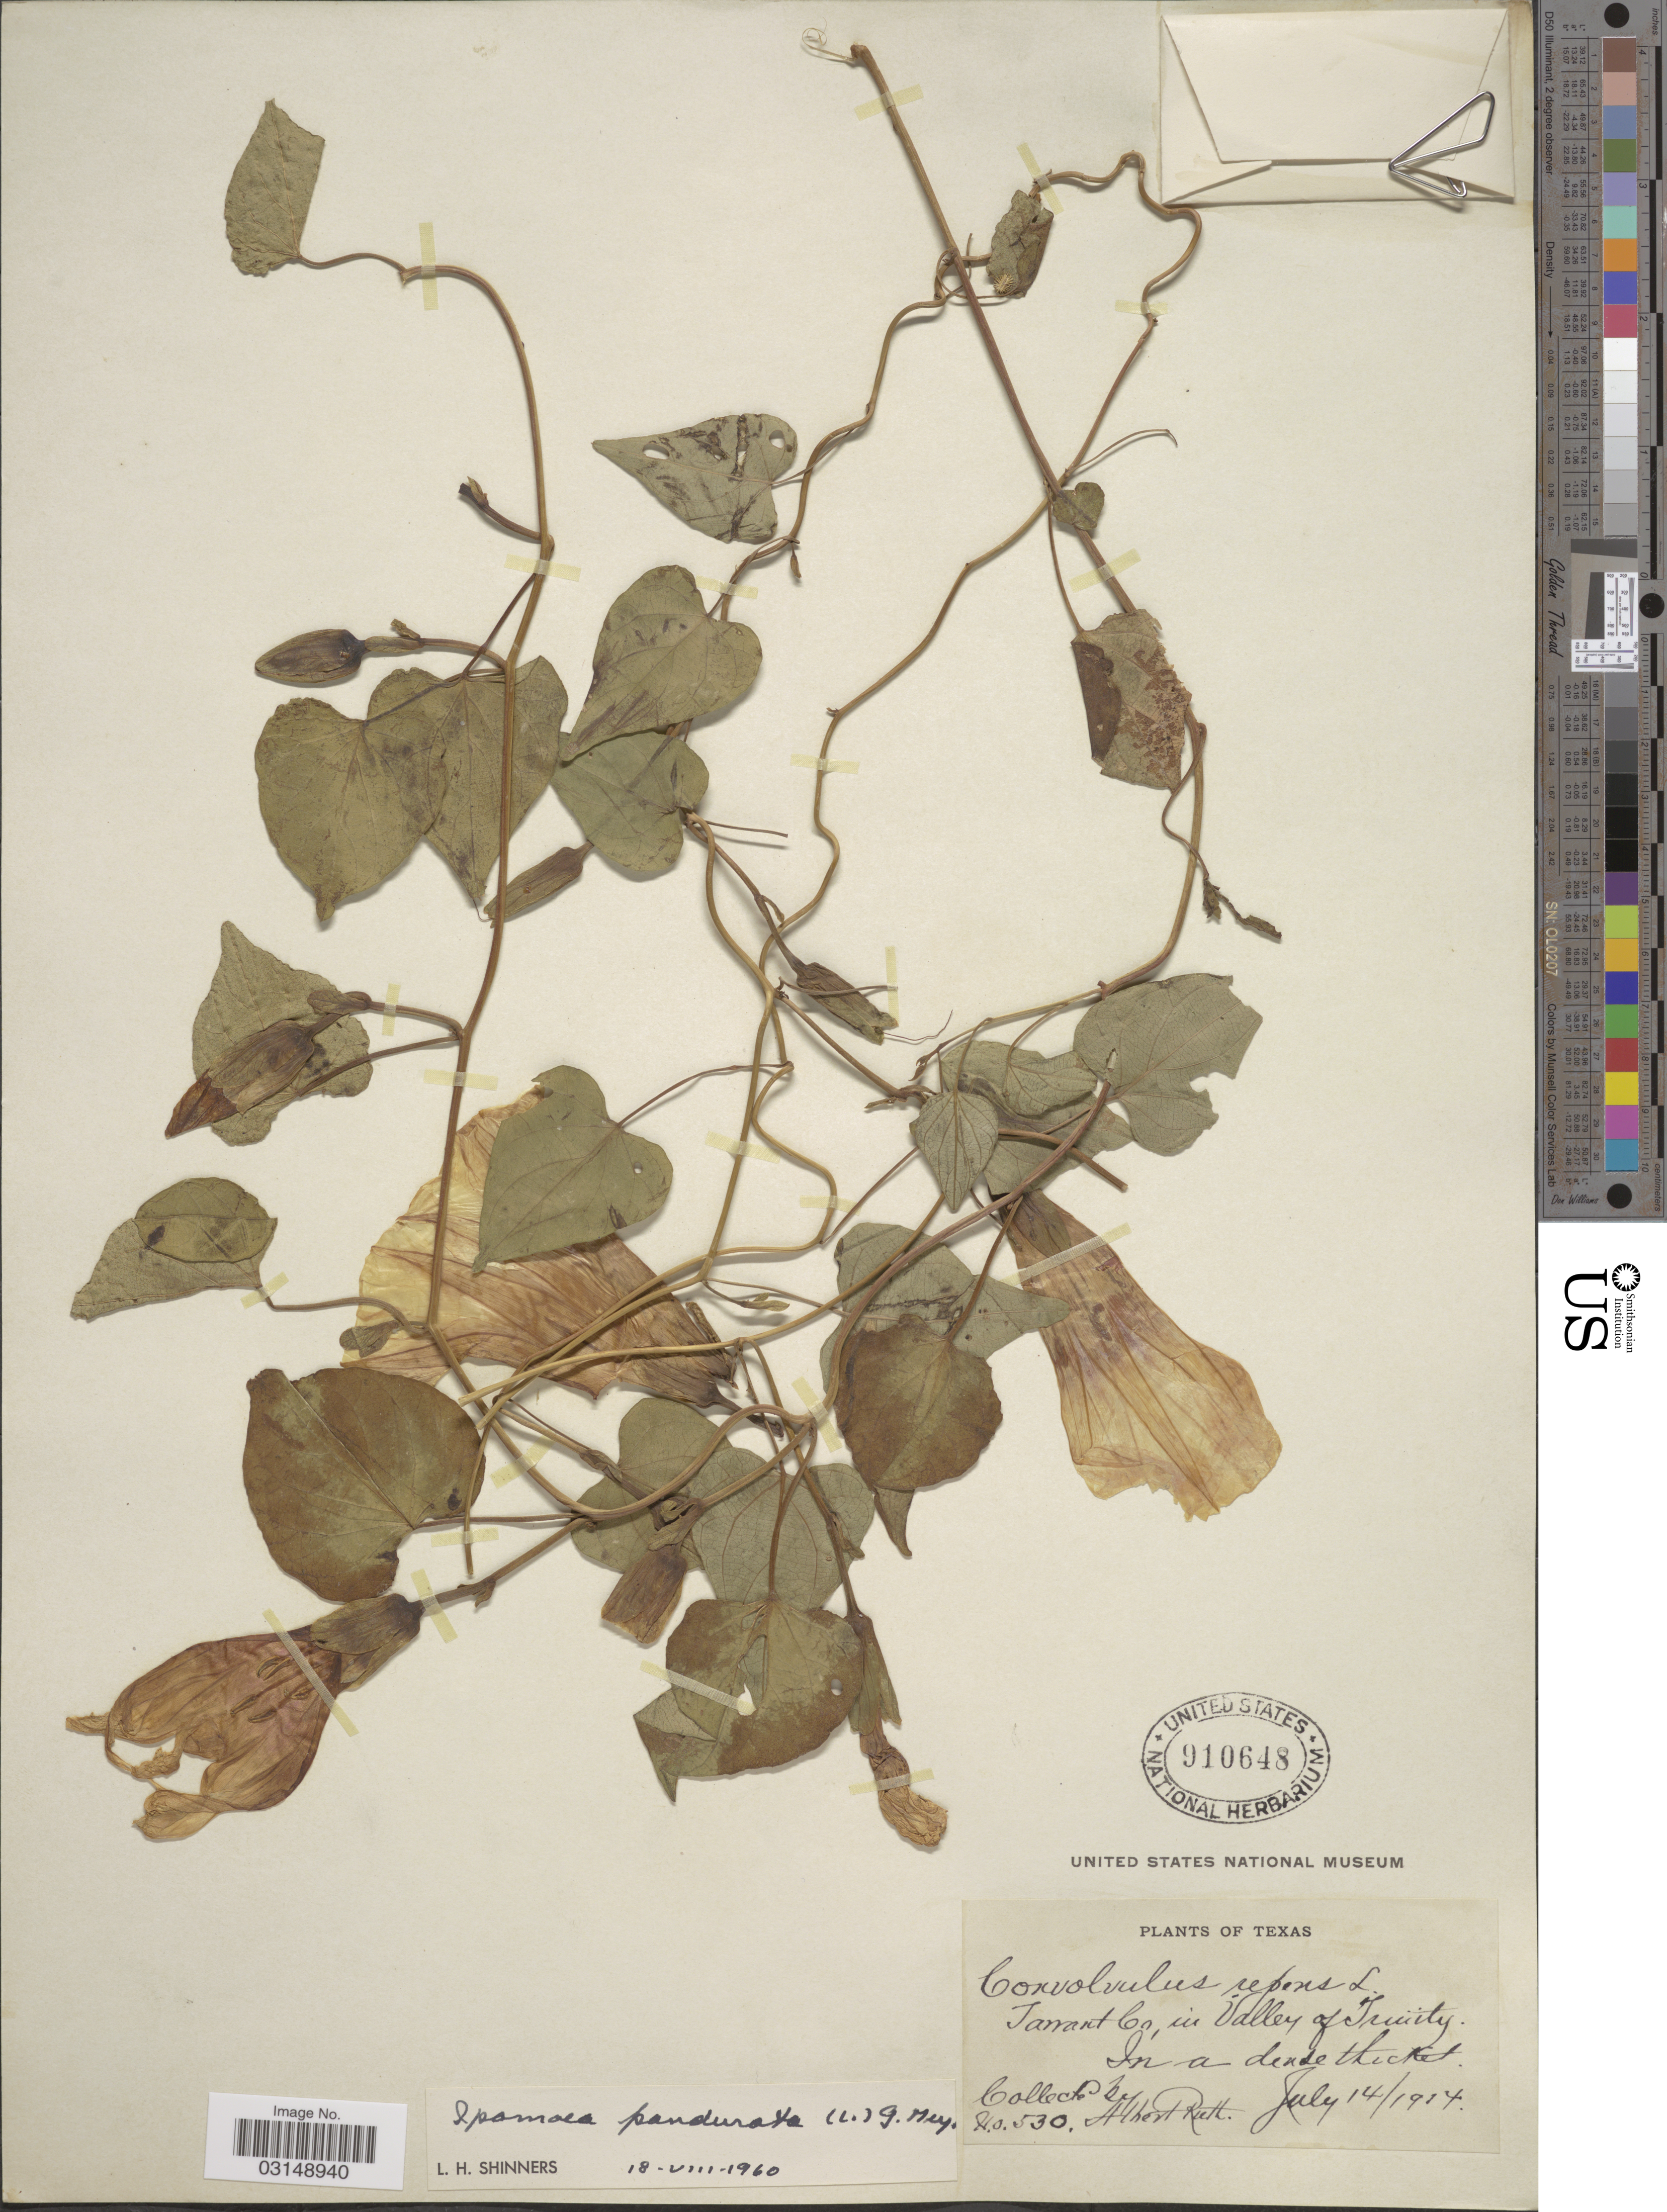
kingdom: Plantae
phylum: Tracheophyta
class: Magnoliopsida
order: Solanales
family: Convolvulaceae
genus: Ipomoea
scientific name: Ipomoea pandurata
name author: (L.) G. Mey.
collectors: A. Ruth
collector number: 530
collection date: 1914-07-14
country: United States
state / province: Texas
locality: Tarrant Co., in Valley of Trinity.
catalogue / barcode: US 910648